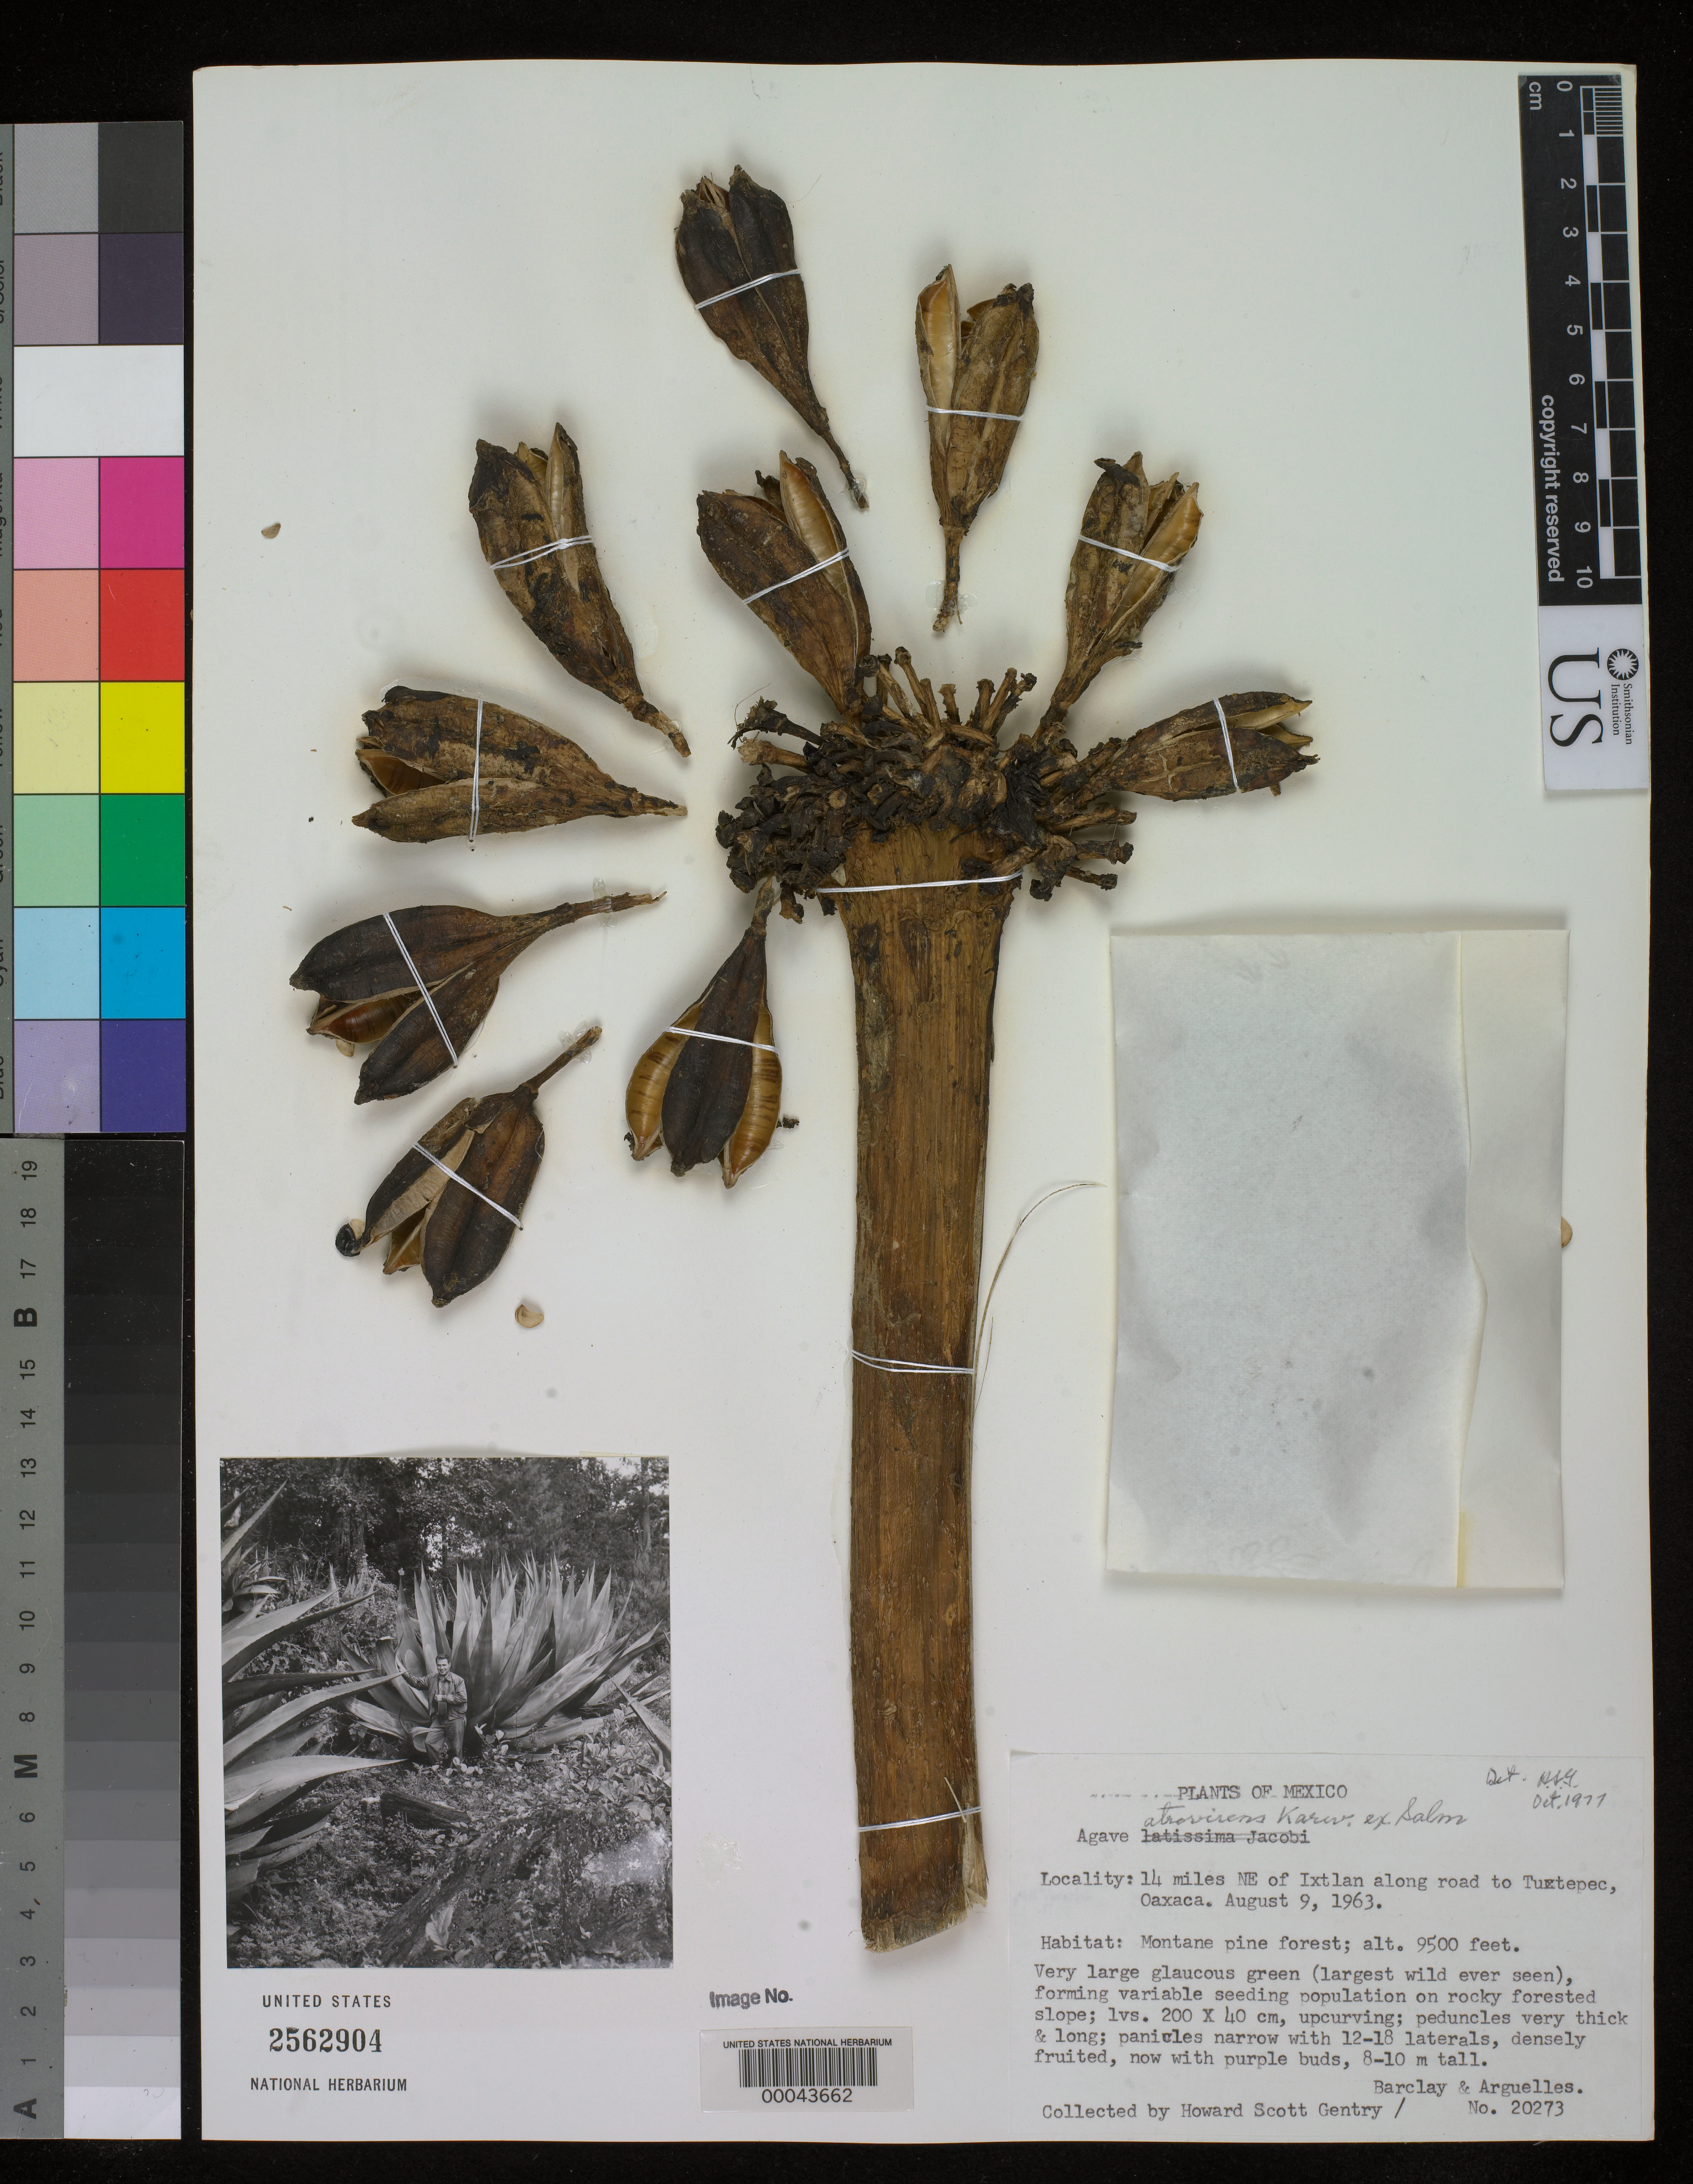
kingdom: Plantae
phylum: Tracheophyta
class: Liliopsida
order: Asparagales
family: Asparagaceae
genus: Agave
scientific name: Agave atrovirens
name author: Karw. in Salm-Dyck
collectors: H. S. Gentry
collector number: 20273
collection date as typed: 09 Aug 1963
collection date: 1963-08-09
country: Mexico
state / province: Oaxaca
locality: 14 mi NE of Ixtlan along road to Tuxtepec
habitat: Montane pine forest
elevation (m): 2896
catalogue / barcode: US 2562904